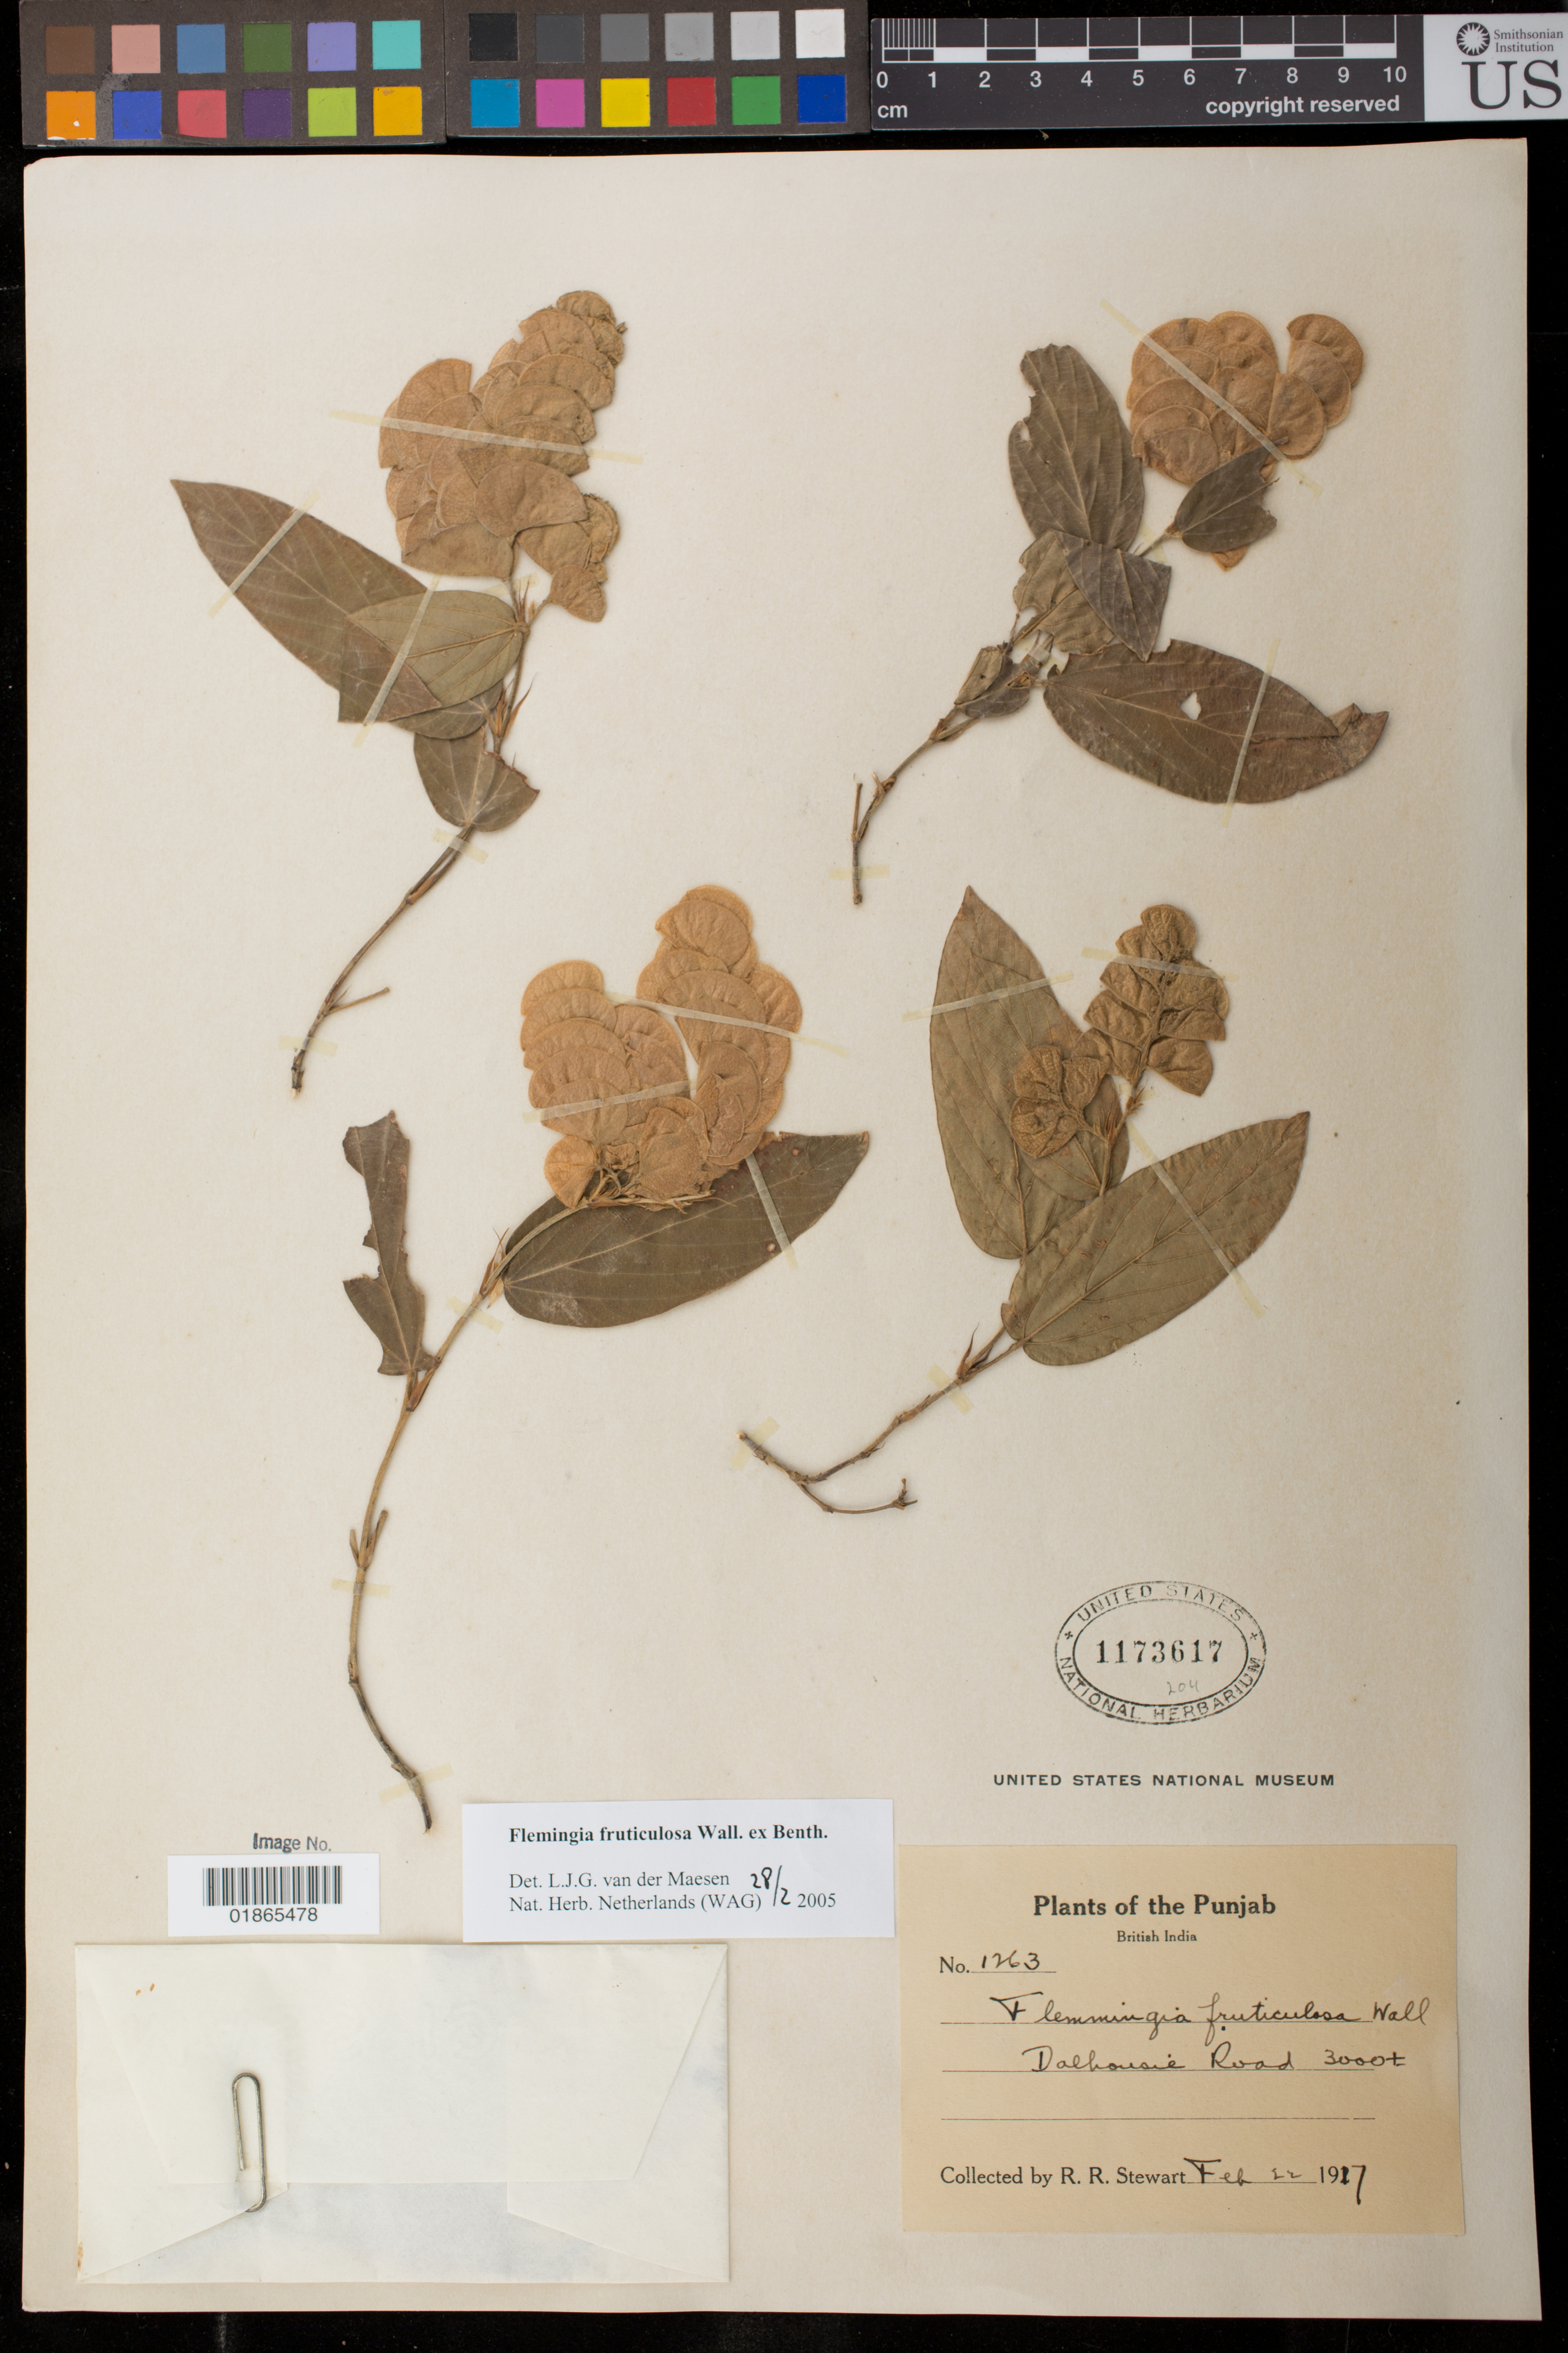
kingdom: Plantae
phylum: Tracheophyta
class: Magnoliopsida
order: Fabales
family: Fabaceae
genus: Flemingia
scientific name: Flemingia fruticulosa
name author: Wall. ex Benth.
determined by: van der Maesen, L.J.G.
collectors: R. R. Stewart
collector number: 1263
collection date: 1917-02-22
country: India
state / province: Punjab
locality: Dalhousie Road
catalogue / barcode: US 1173617